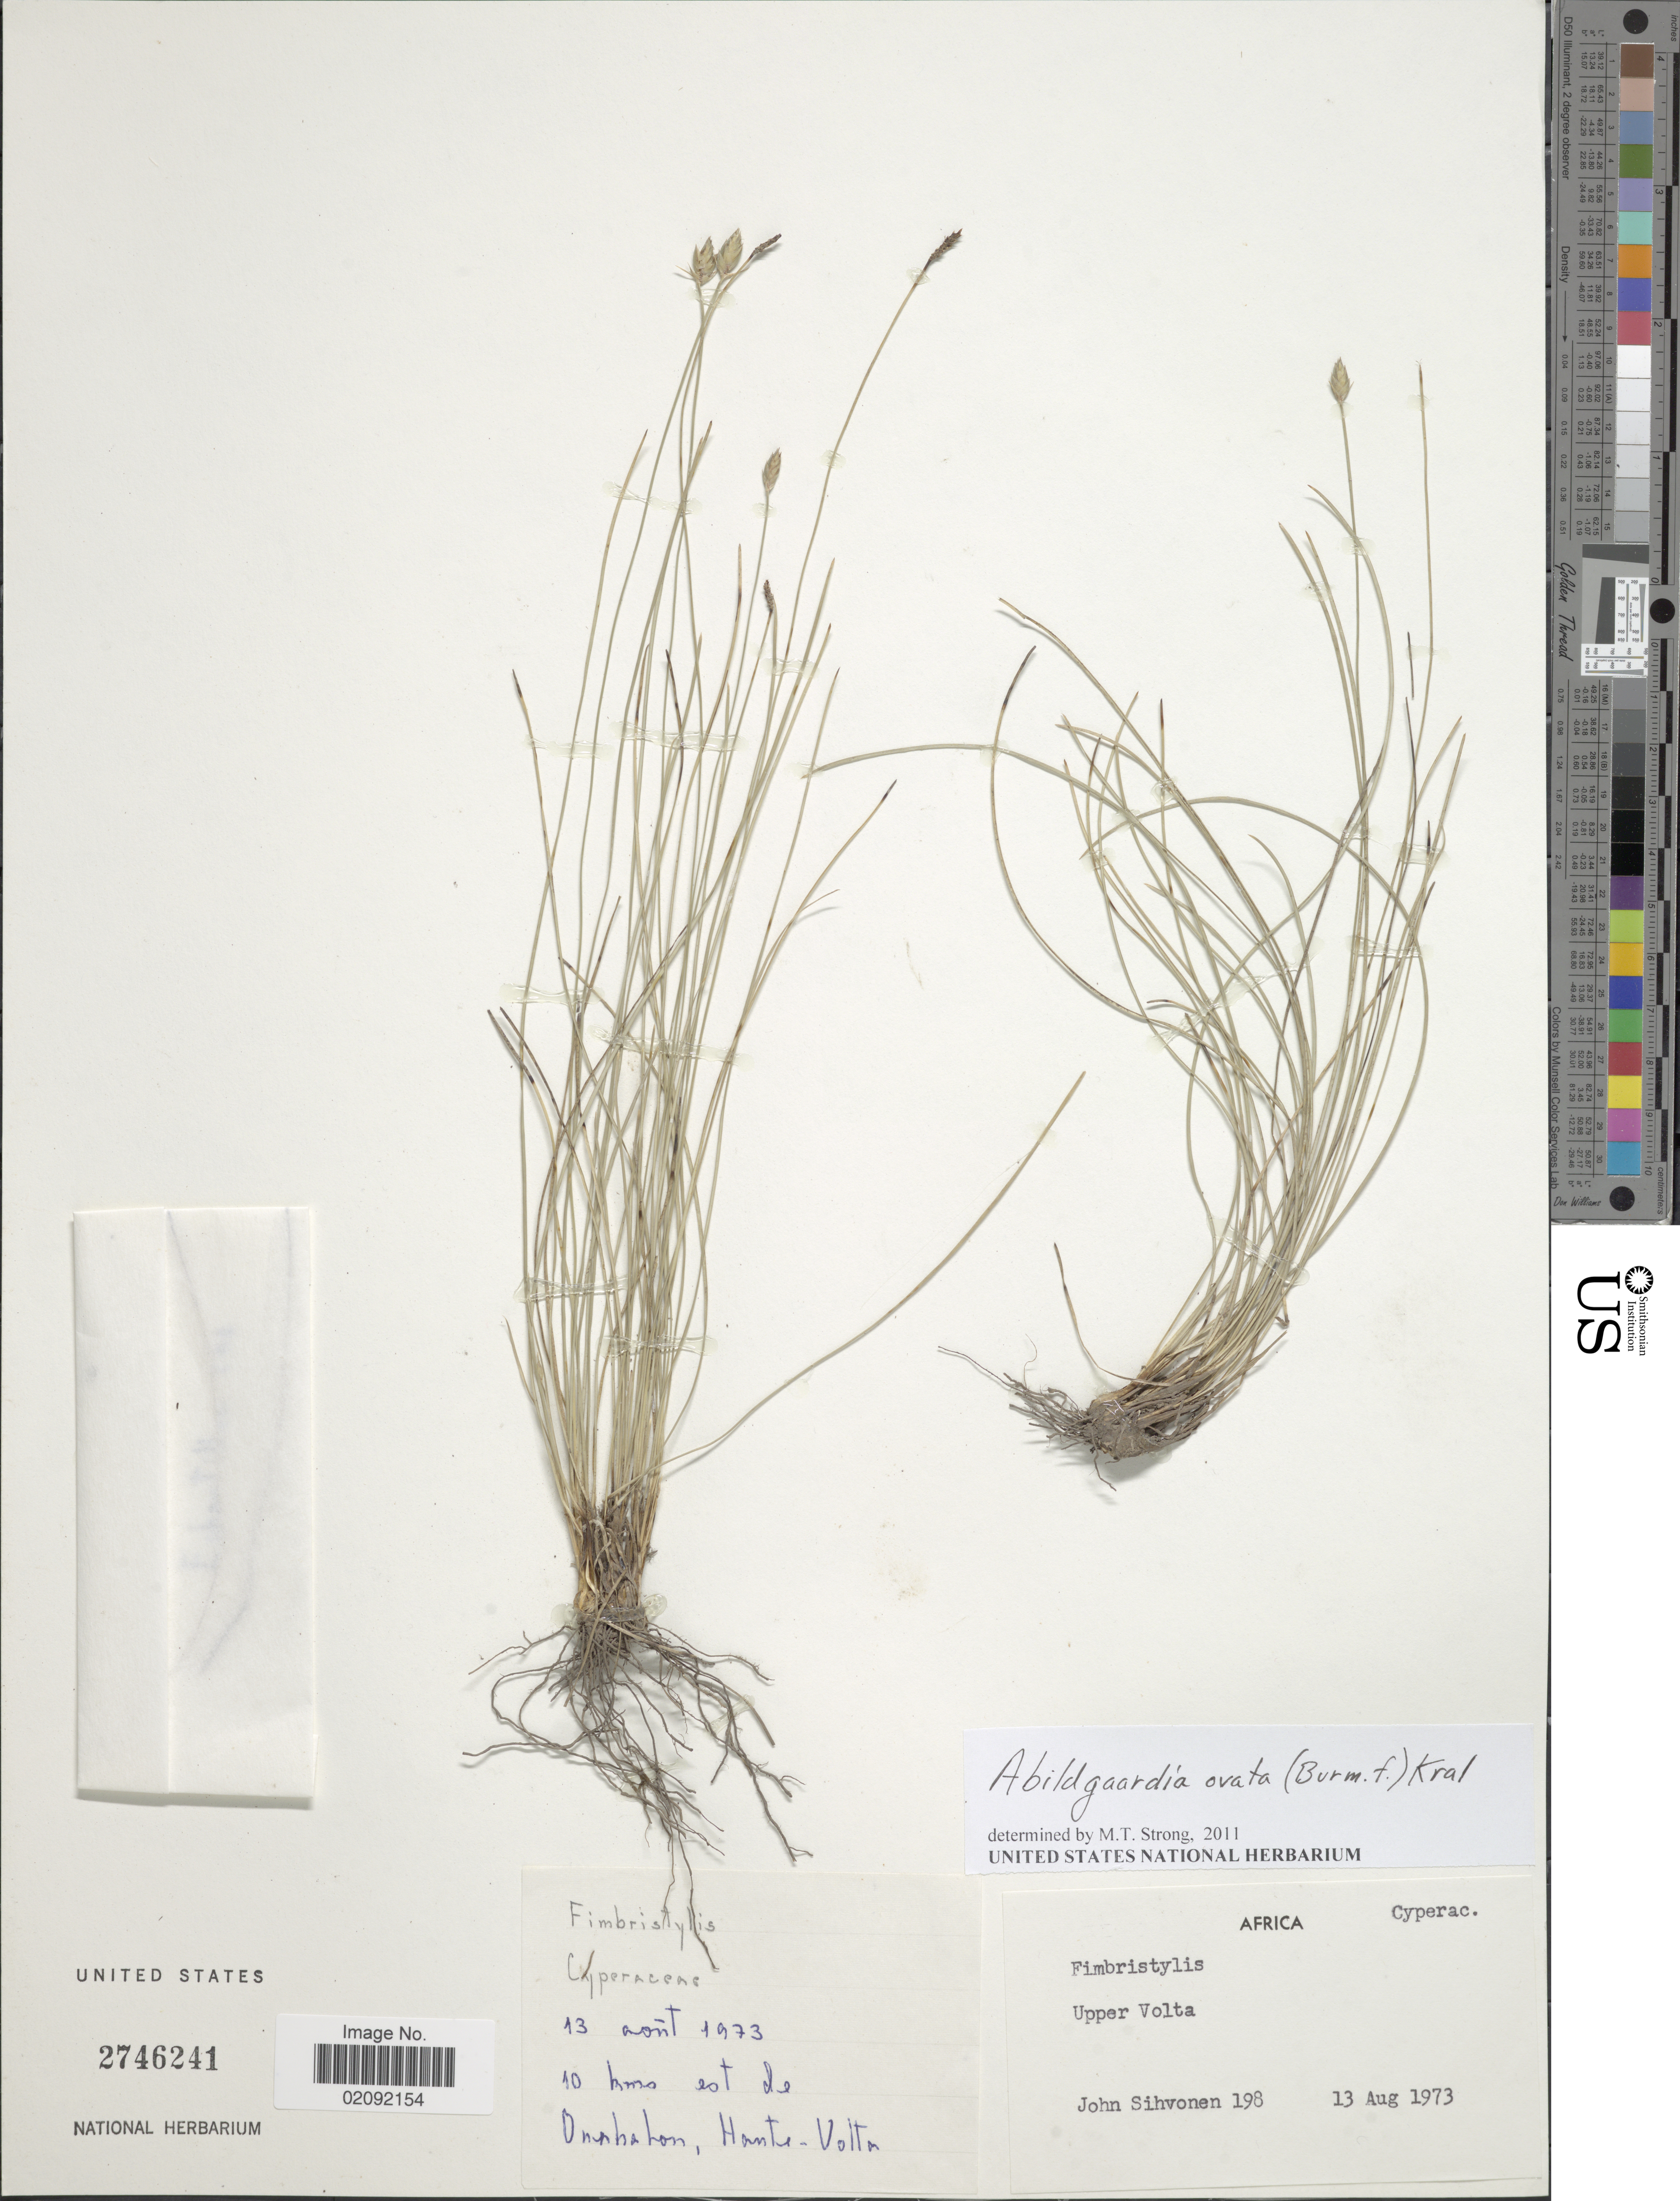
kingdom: Plantae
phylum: Tracheophyta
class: Liliopsida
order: Poales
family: Cyperaceae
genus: Abildgaardia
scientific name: Abildgaardia ovata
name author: (Burm. f.) Kral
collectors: J. Sihvonen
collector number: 198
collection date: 1973-08-13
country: Burkina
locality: Upper Volta, 10 kms est de Ouahabou, Haute-Volta.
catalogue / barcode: US 2746241